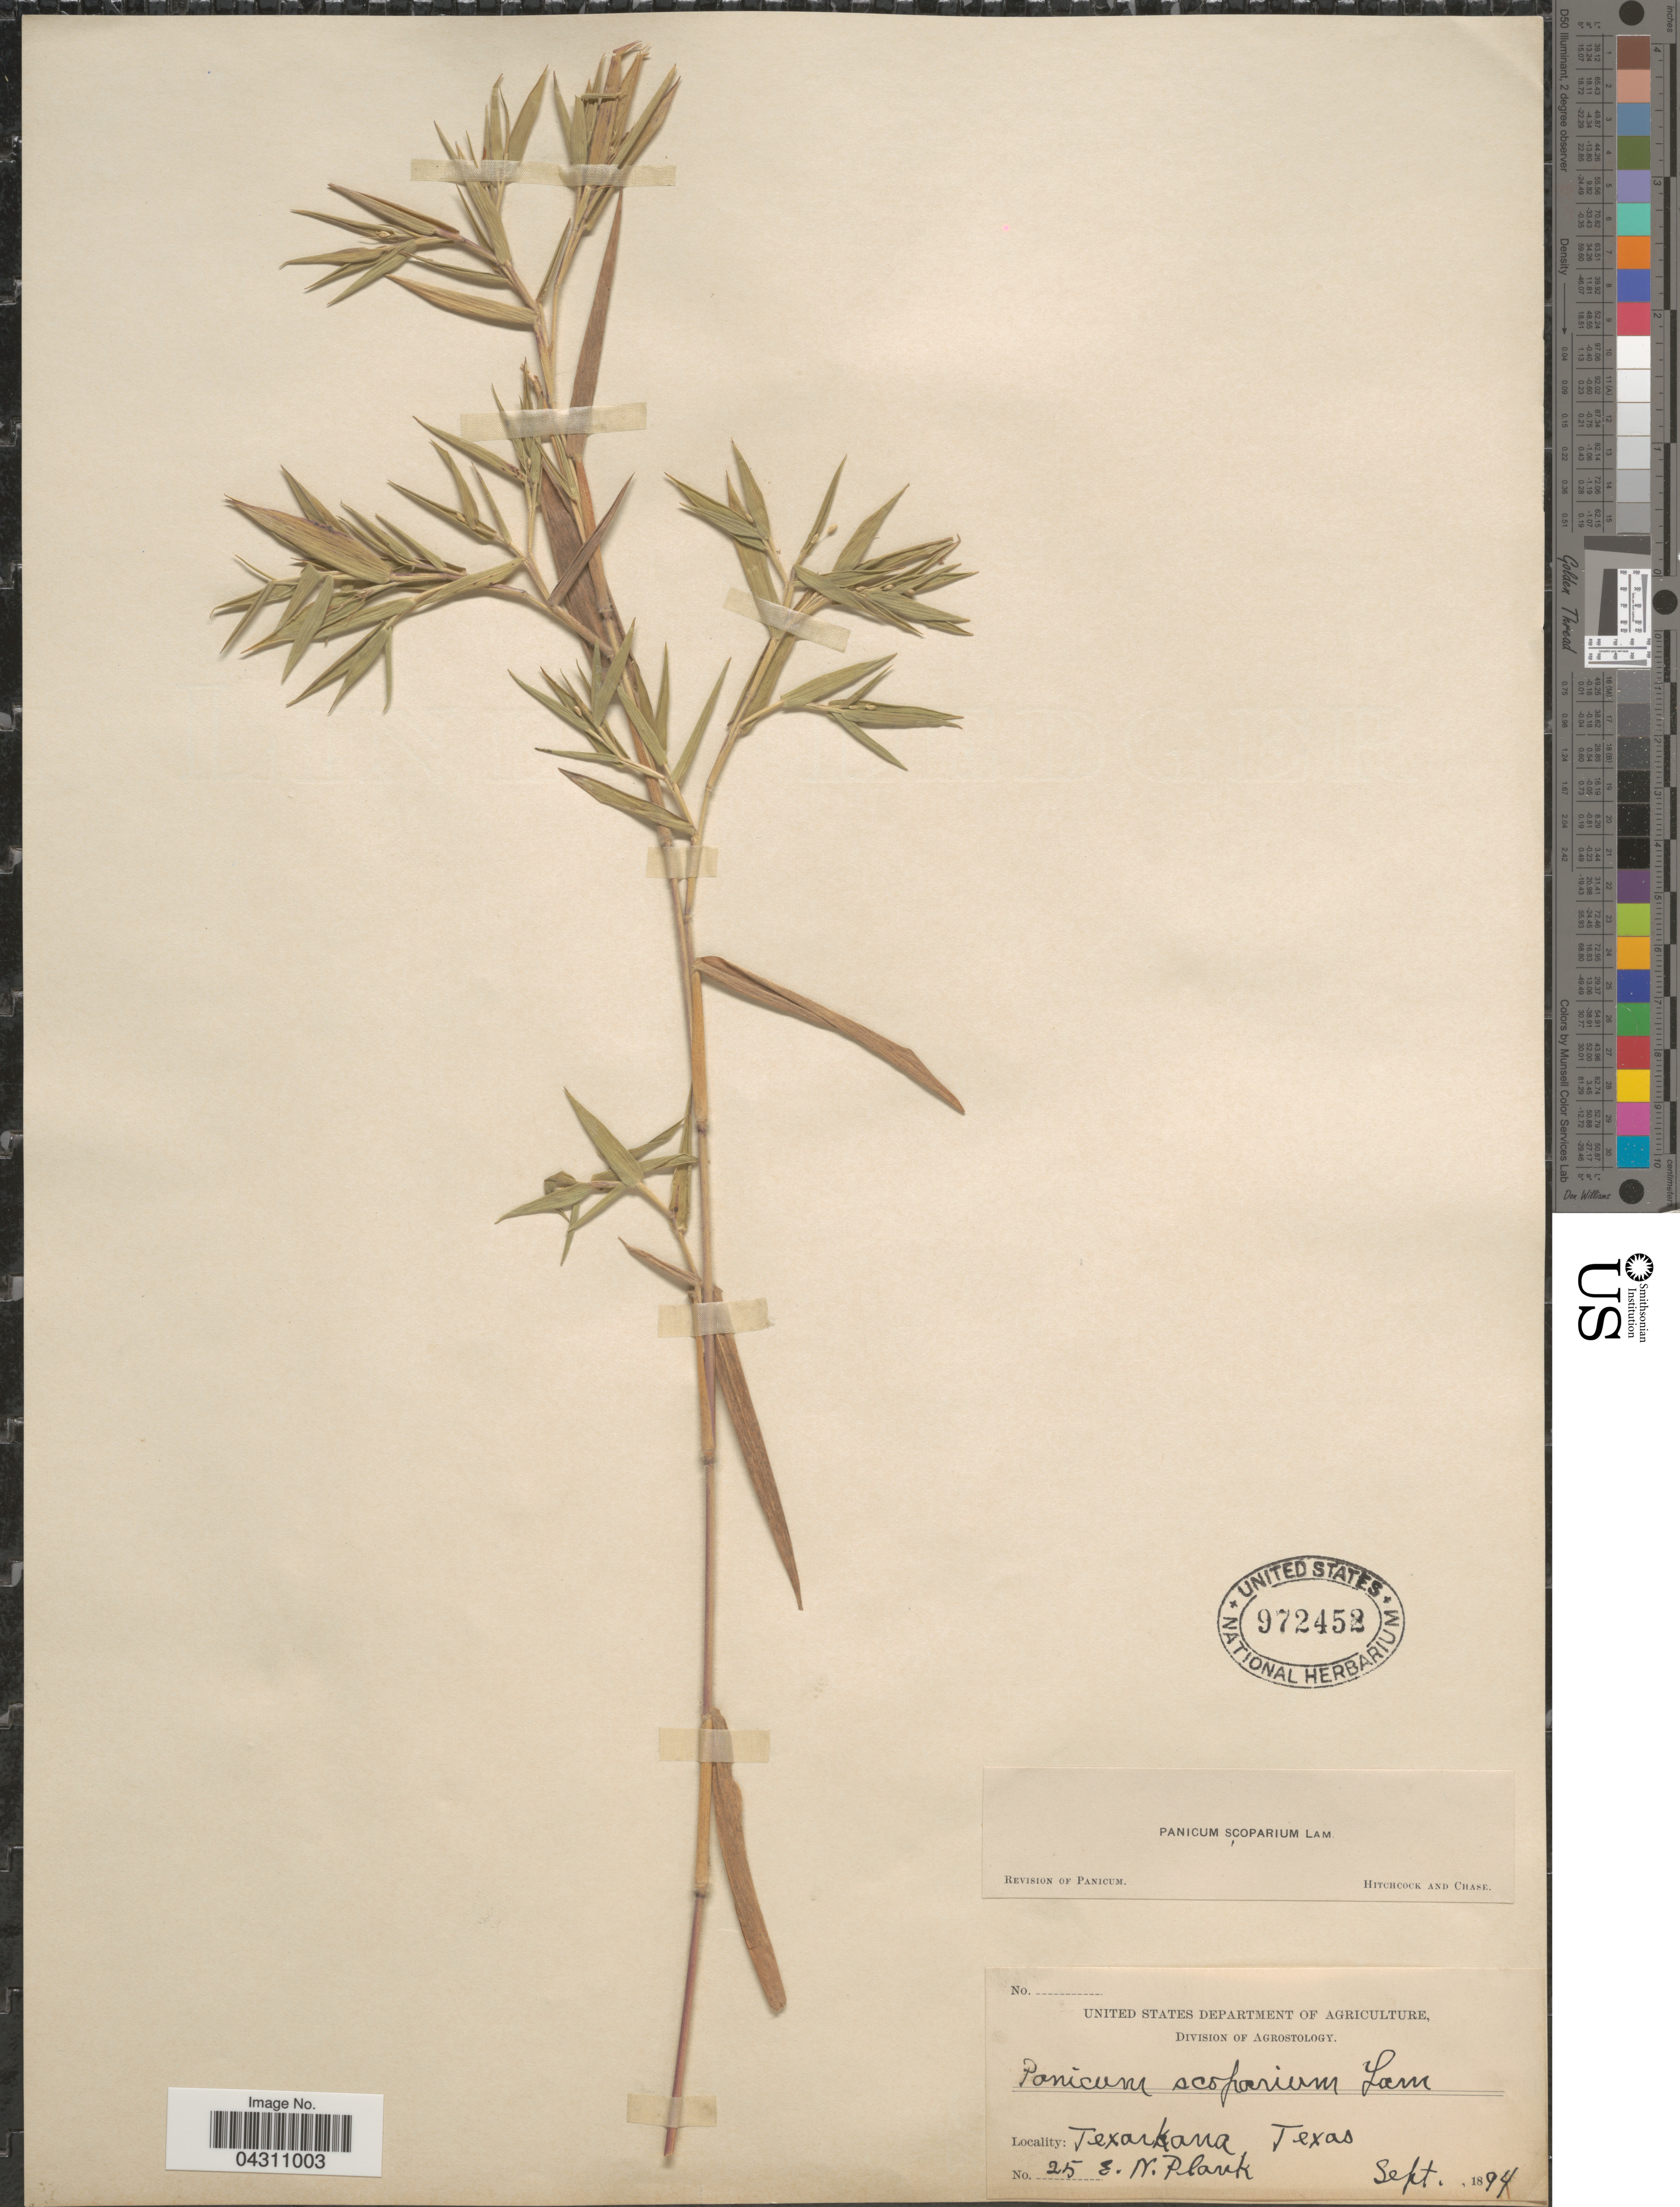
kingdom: Plantae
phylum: Tracheophyta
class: Liliopsida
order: Poales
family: Poaceae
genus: Dichanthelium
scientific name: Dichanthelium scoparium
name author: (Lam.) Gould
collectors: E. Plank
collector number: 25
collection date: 1894-09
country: United States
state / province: Texas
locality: Texarkana.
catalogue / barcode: US 972452